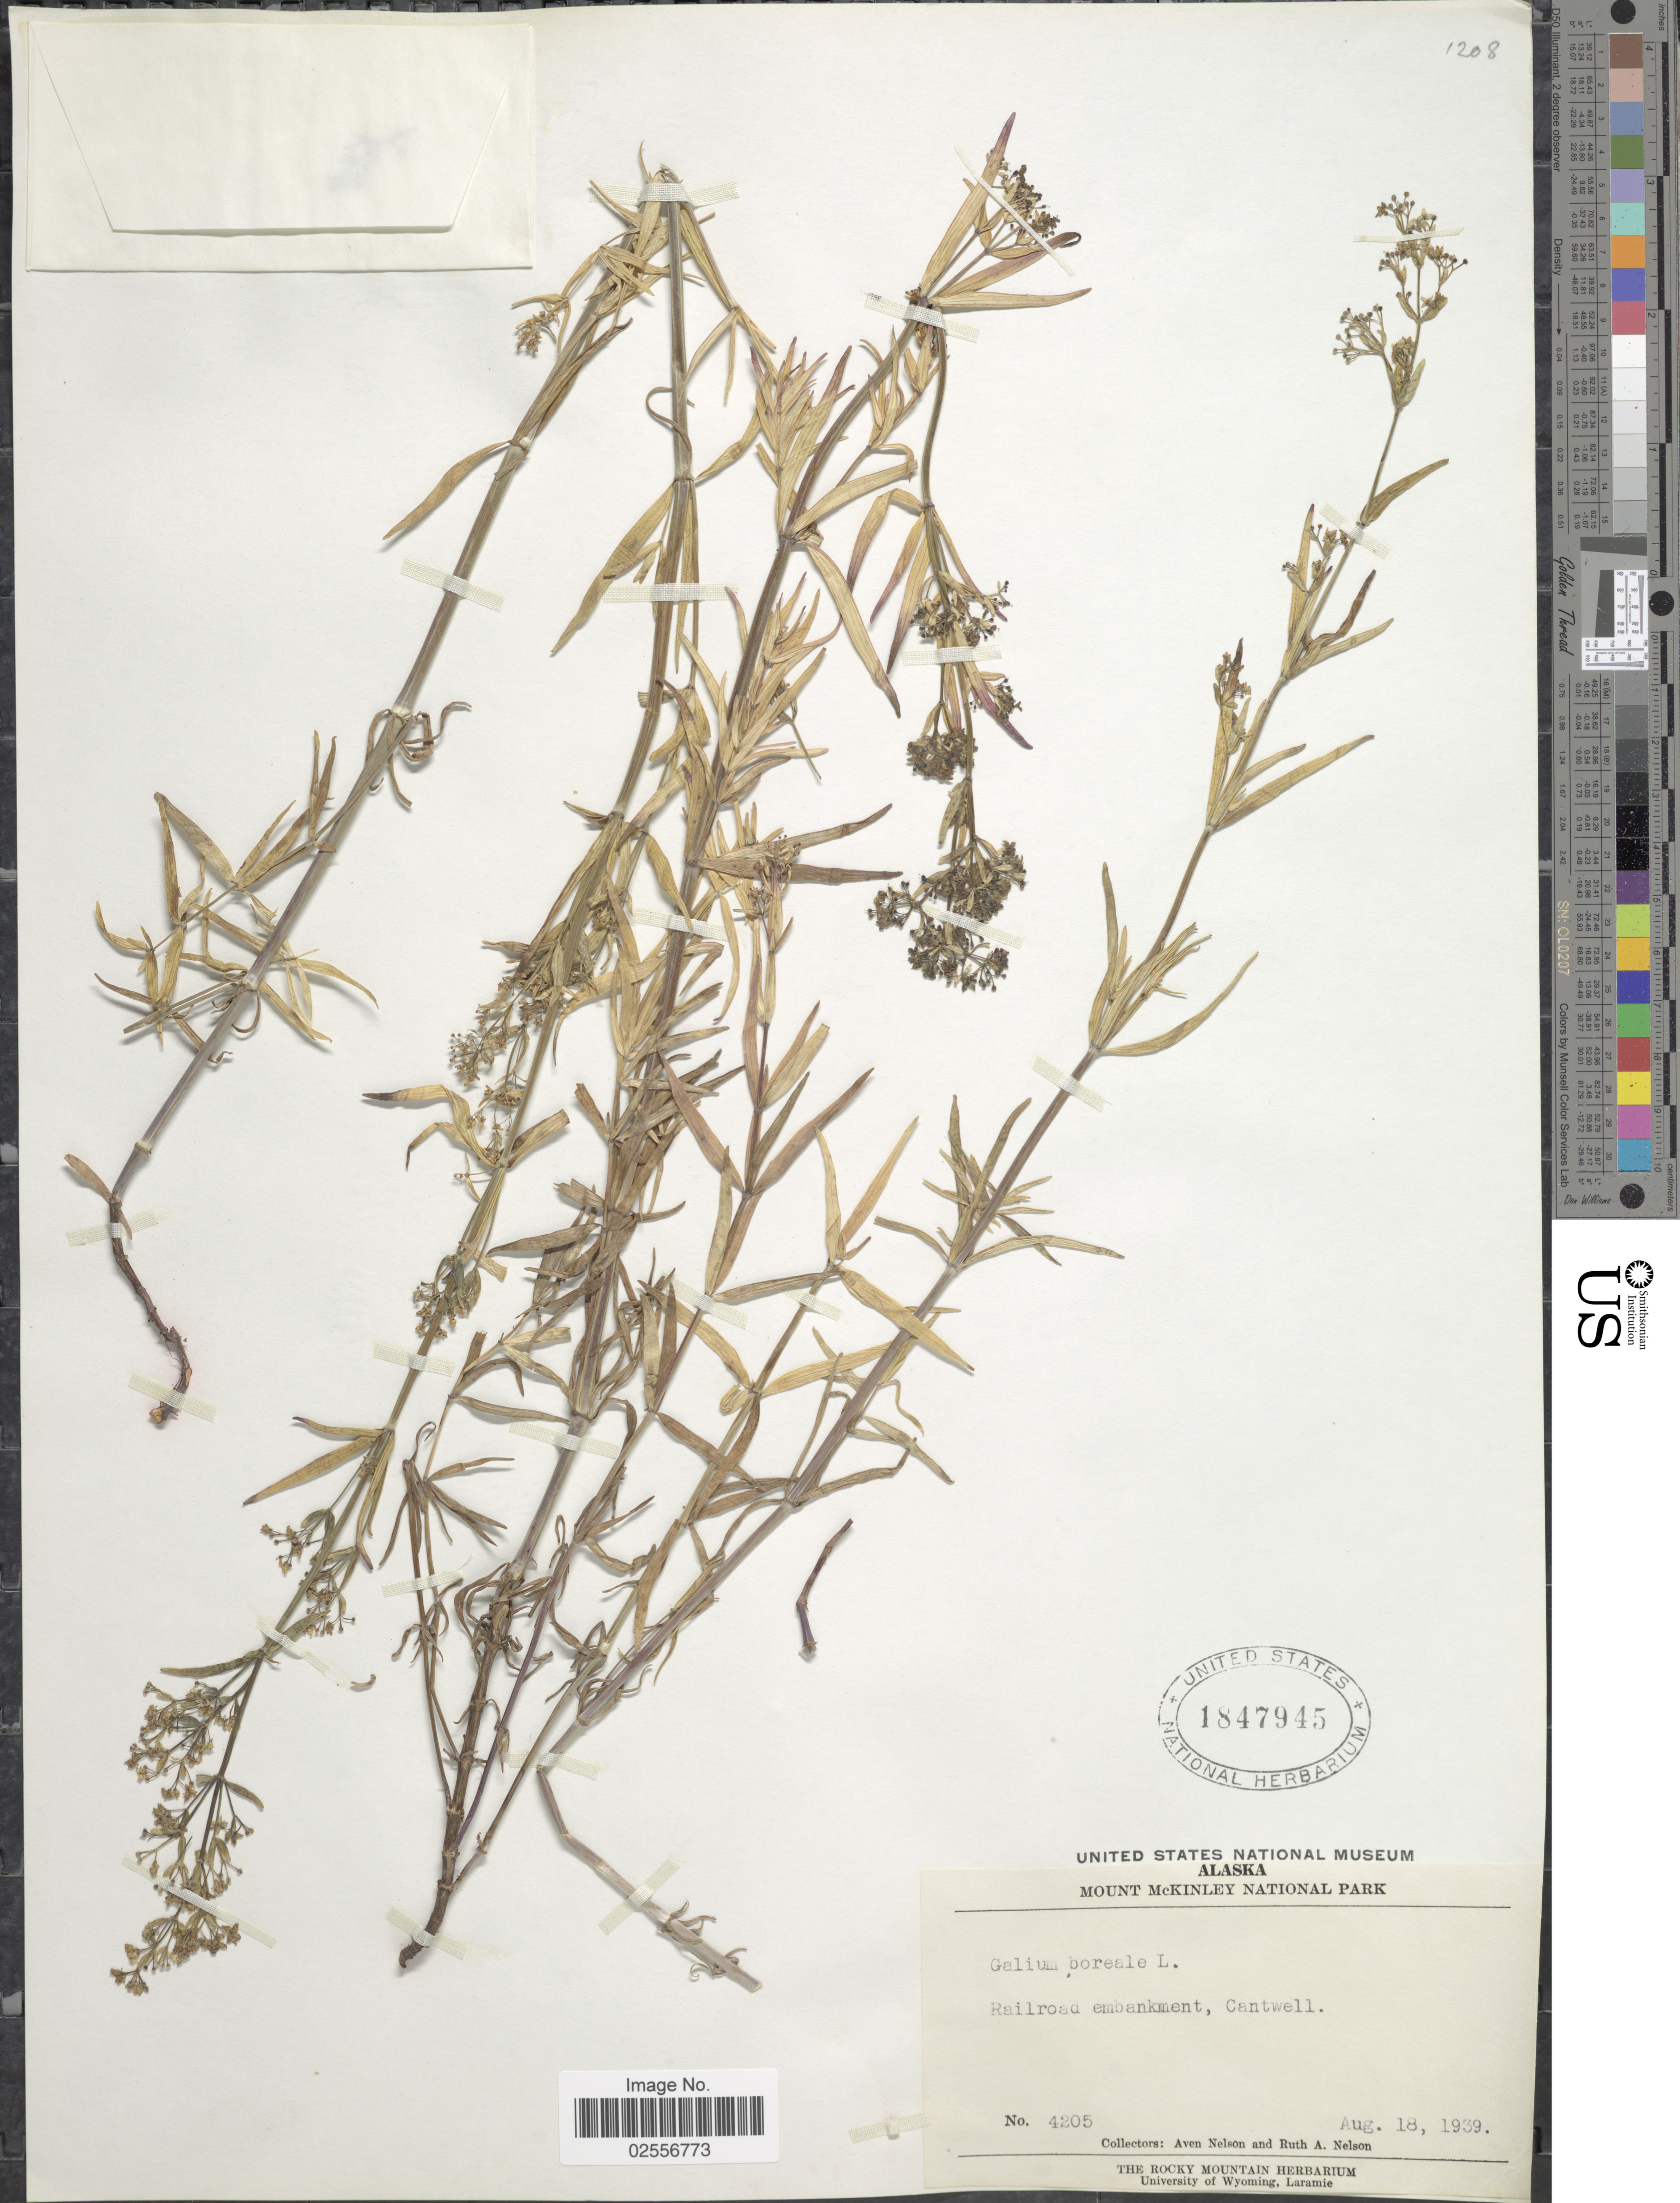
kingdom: Plantae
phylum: Tracheophyta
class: Magnoliopsida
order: Gentianales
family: Rubiaceae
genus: Galium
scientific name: Galium boreale L.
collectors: A. Nelson & R. A. Nelson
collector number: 4205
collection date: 1939-08-18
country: United States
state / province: Alaska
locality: Mount McKinley National Park. Raolroad embankment, Cantwell.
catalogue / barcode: US 1847945